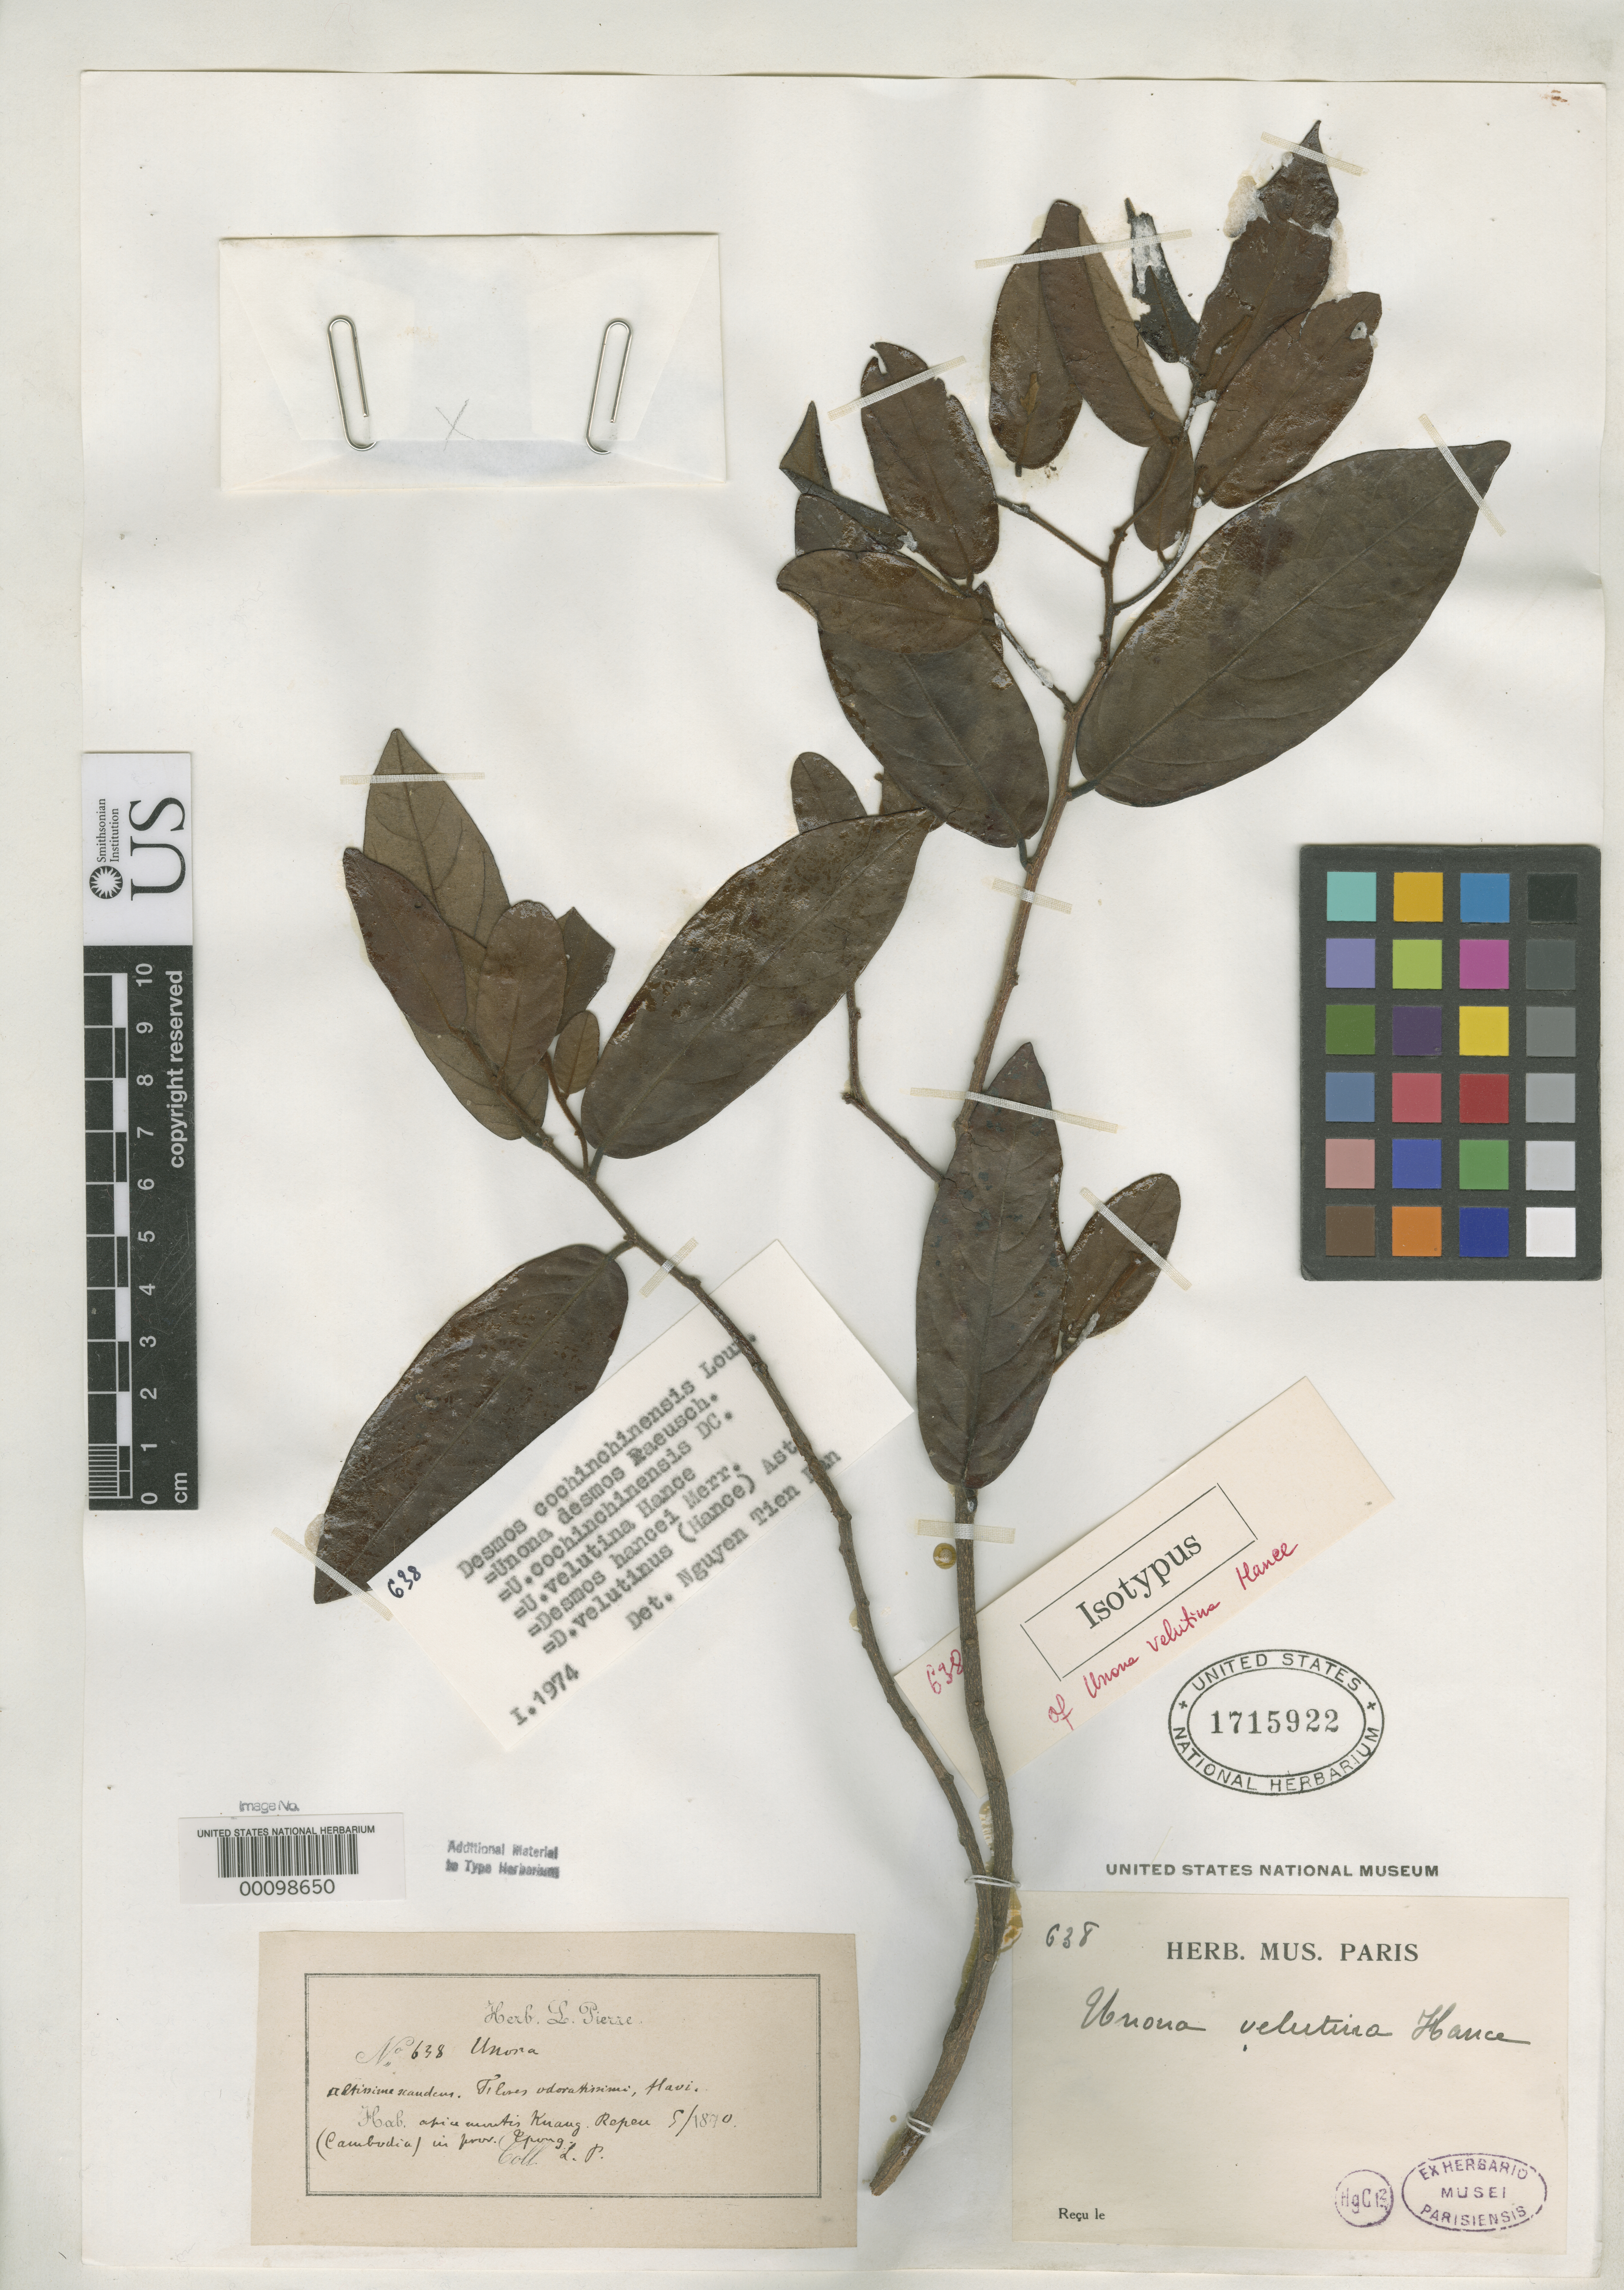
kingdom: Plantae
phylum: Tracheophyta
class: Magnoliopsida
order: Magnoliales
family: Annonaceae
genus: Unona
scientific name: Unona velutina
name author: Hance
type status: Isotype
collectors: J. Pierre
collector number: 638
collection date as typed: Apr 1870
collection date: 1870-04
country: Cambodia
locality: Kwang Repen, Tpong.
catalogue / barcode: US 1715922